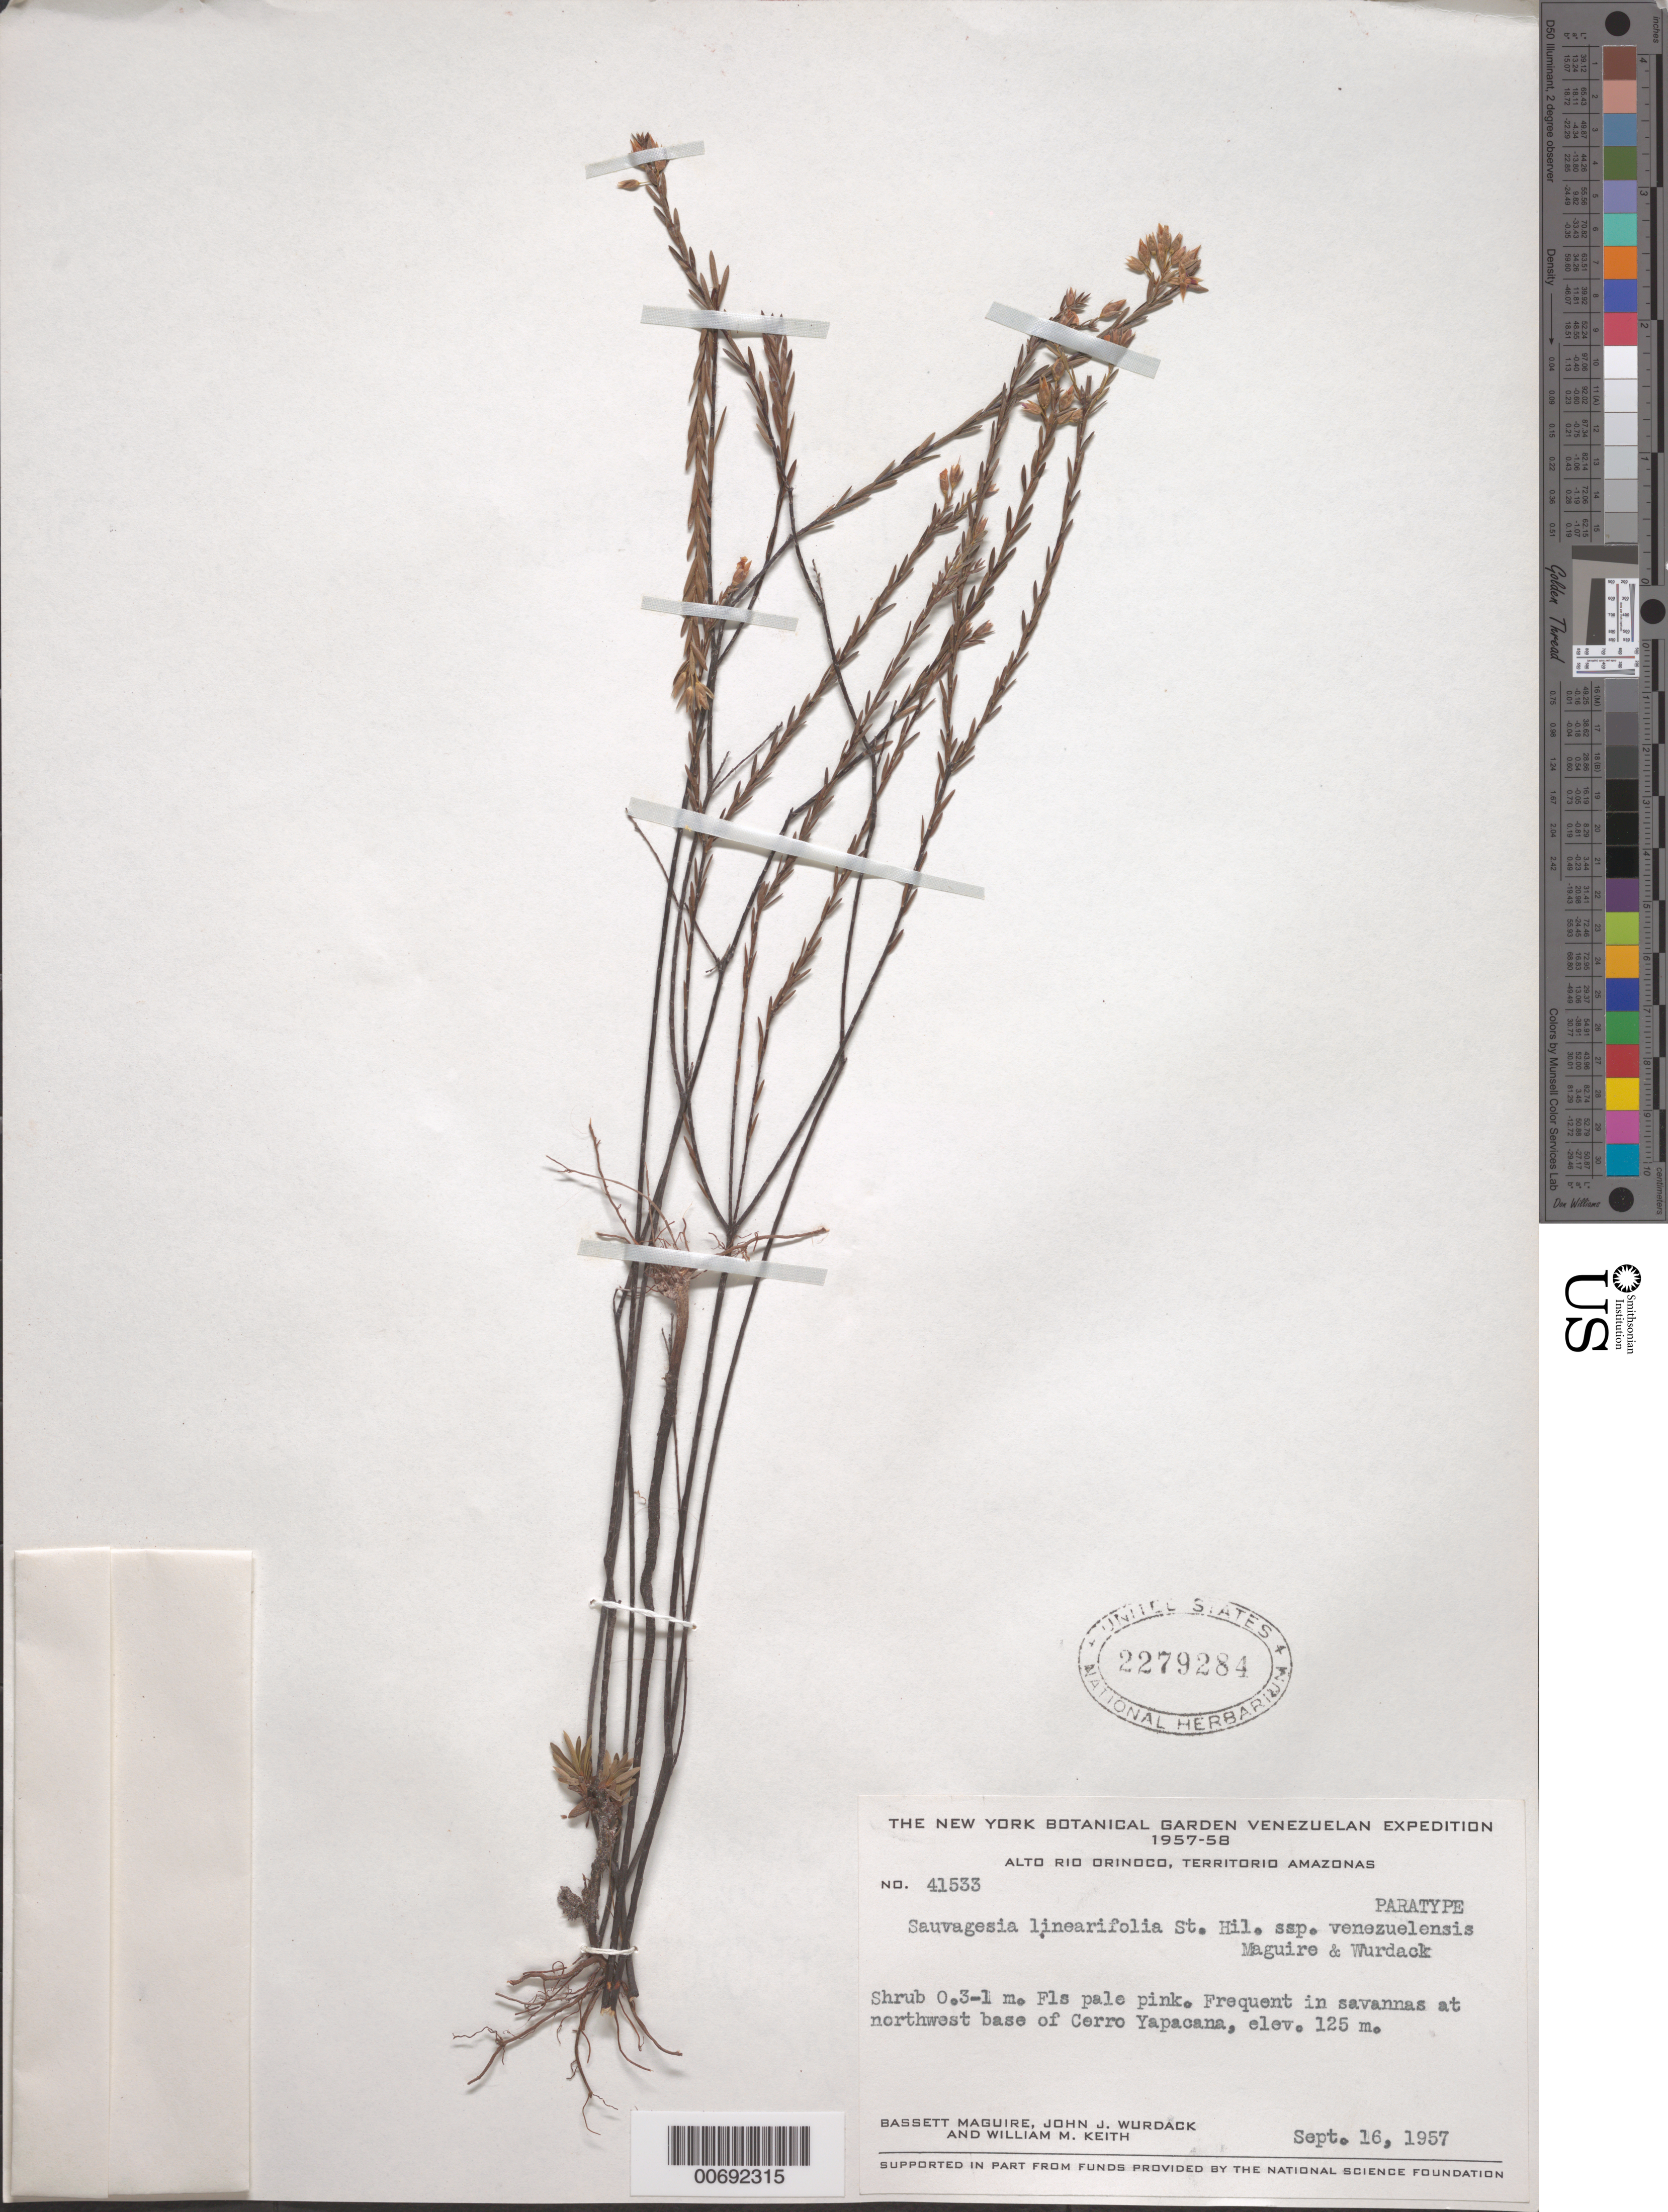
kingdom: Plantae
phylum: Tracheophyta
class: Magnoliopsida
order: Malpighiales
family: Ochnaceae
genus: Sauvagesia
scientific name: Sauvagesia linearifolia subsp. venezuelensis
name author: Maguire & Wurdack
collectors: B. Maguire, J. J. Wurdack & W. Keith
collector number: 41533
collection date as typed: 16-Sep-57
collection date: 1957-09-16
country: Venezuela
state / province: Amazonas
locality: Alto Río Orinoco, Cerro Yapacána, NW base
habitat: Savanna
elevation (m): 125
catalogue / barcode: US 2279284